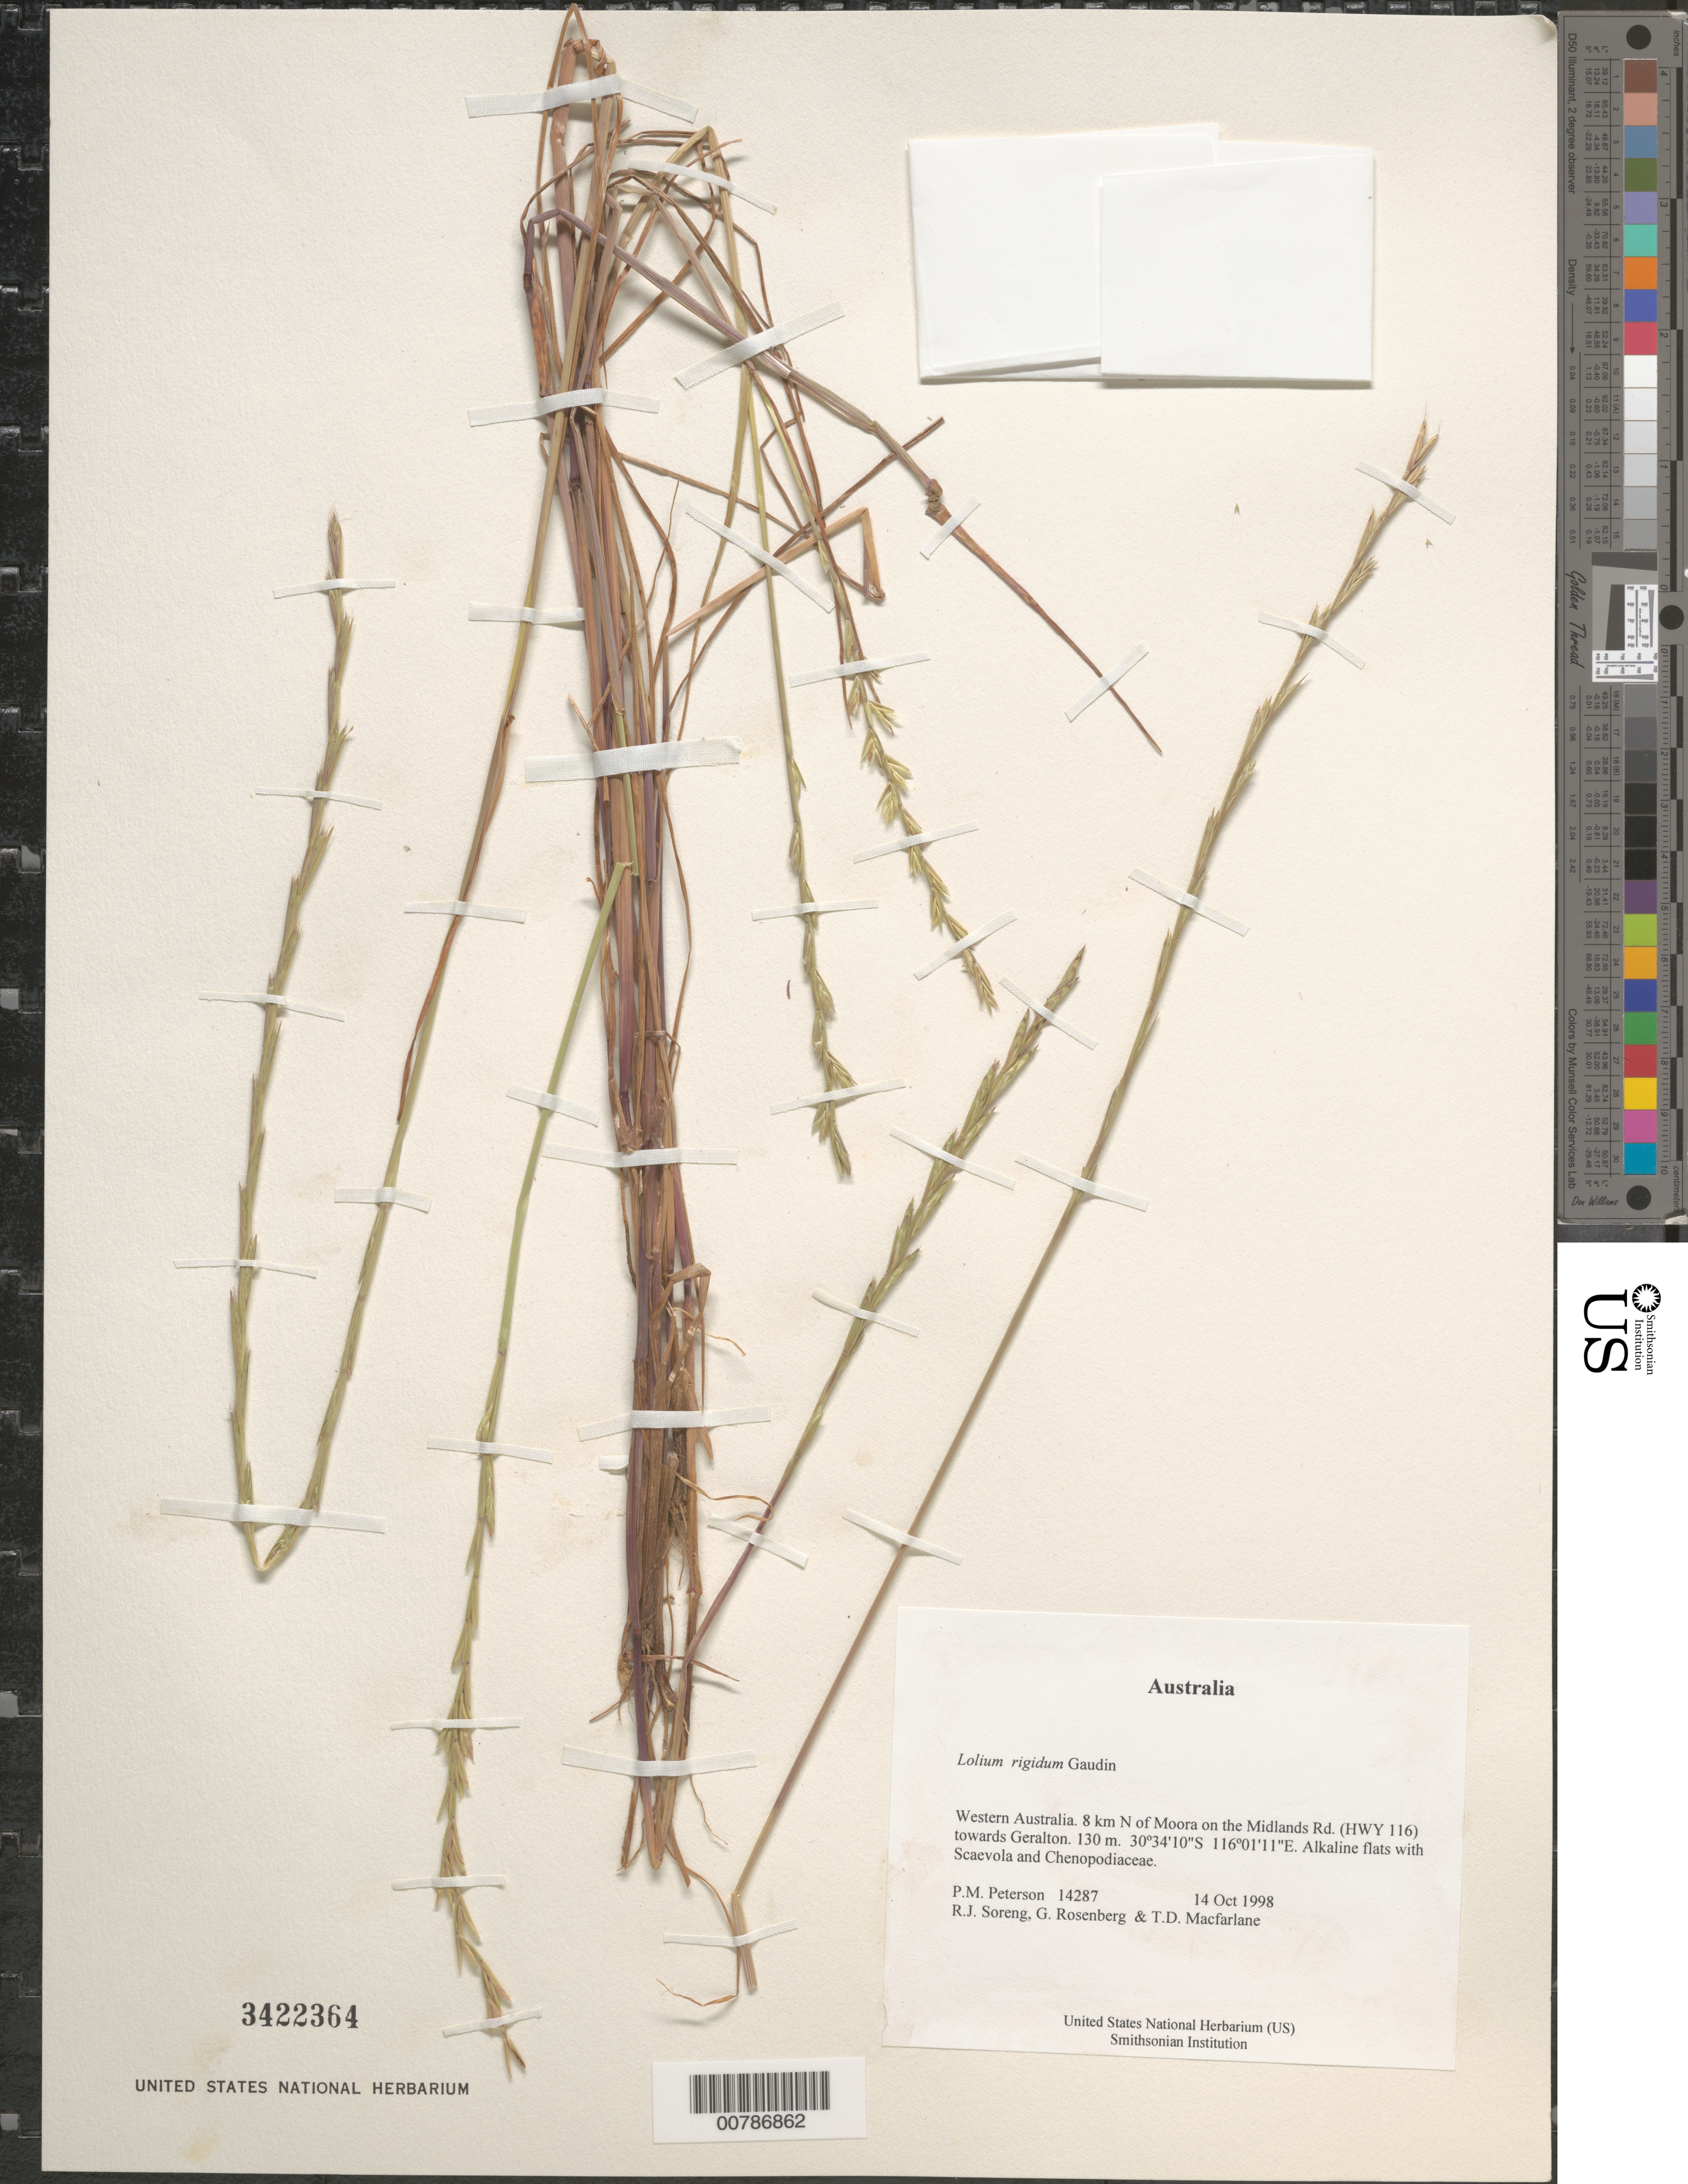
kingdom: Plantae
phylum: Tracheophyta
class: Liliopsida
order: Poales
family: Poaceae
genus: Lolium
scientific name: Lolium rigidum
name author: Gaudin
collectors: P. M. Peterson, R. J. Soreng, G. Rosenberg & T. Macfarlane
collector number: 14287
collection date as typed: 14 Oct 1998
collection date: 1998-10-14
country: Australia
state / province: Western Australia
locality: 8 km N of Moora on the Midlands Rd. (HWY 116) towards Geralton.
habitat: Alkaline flats with Scaevola and Chenopodiaceae.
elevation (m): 130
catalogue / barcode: US 3422364